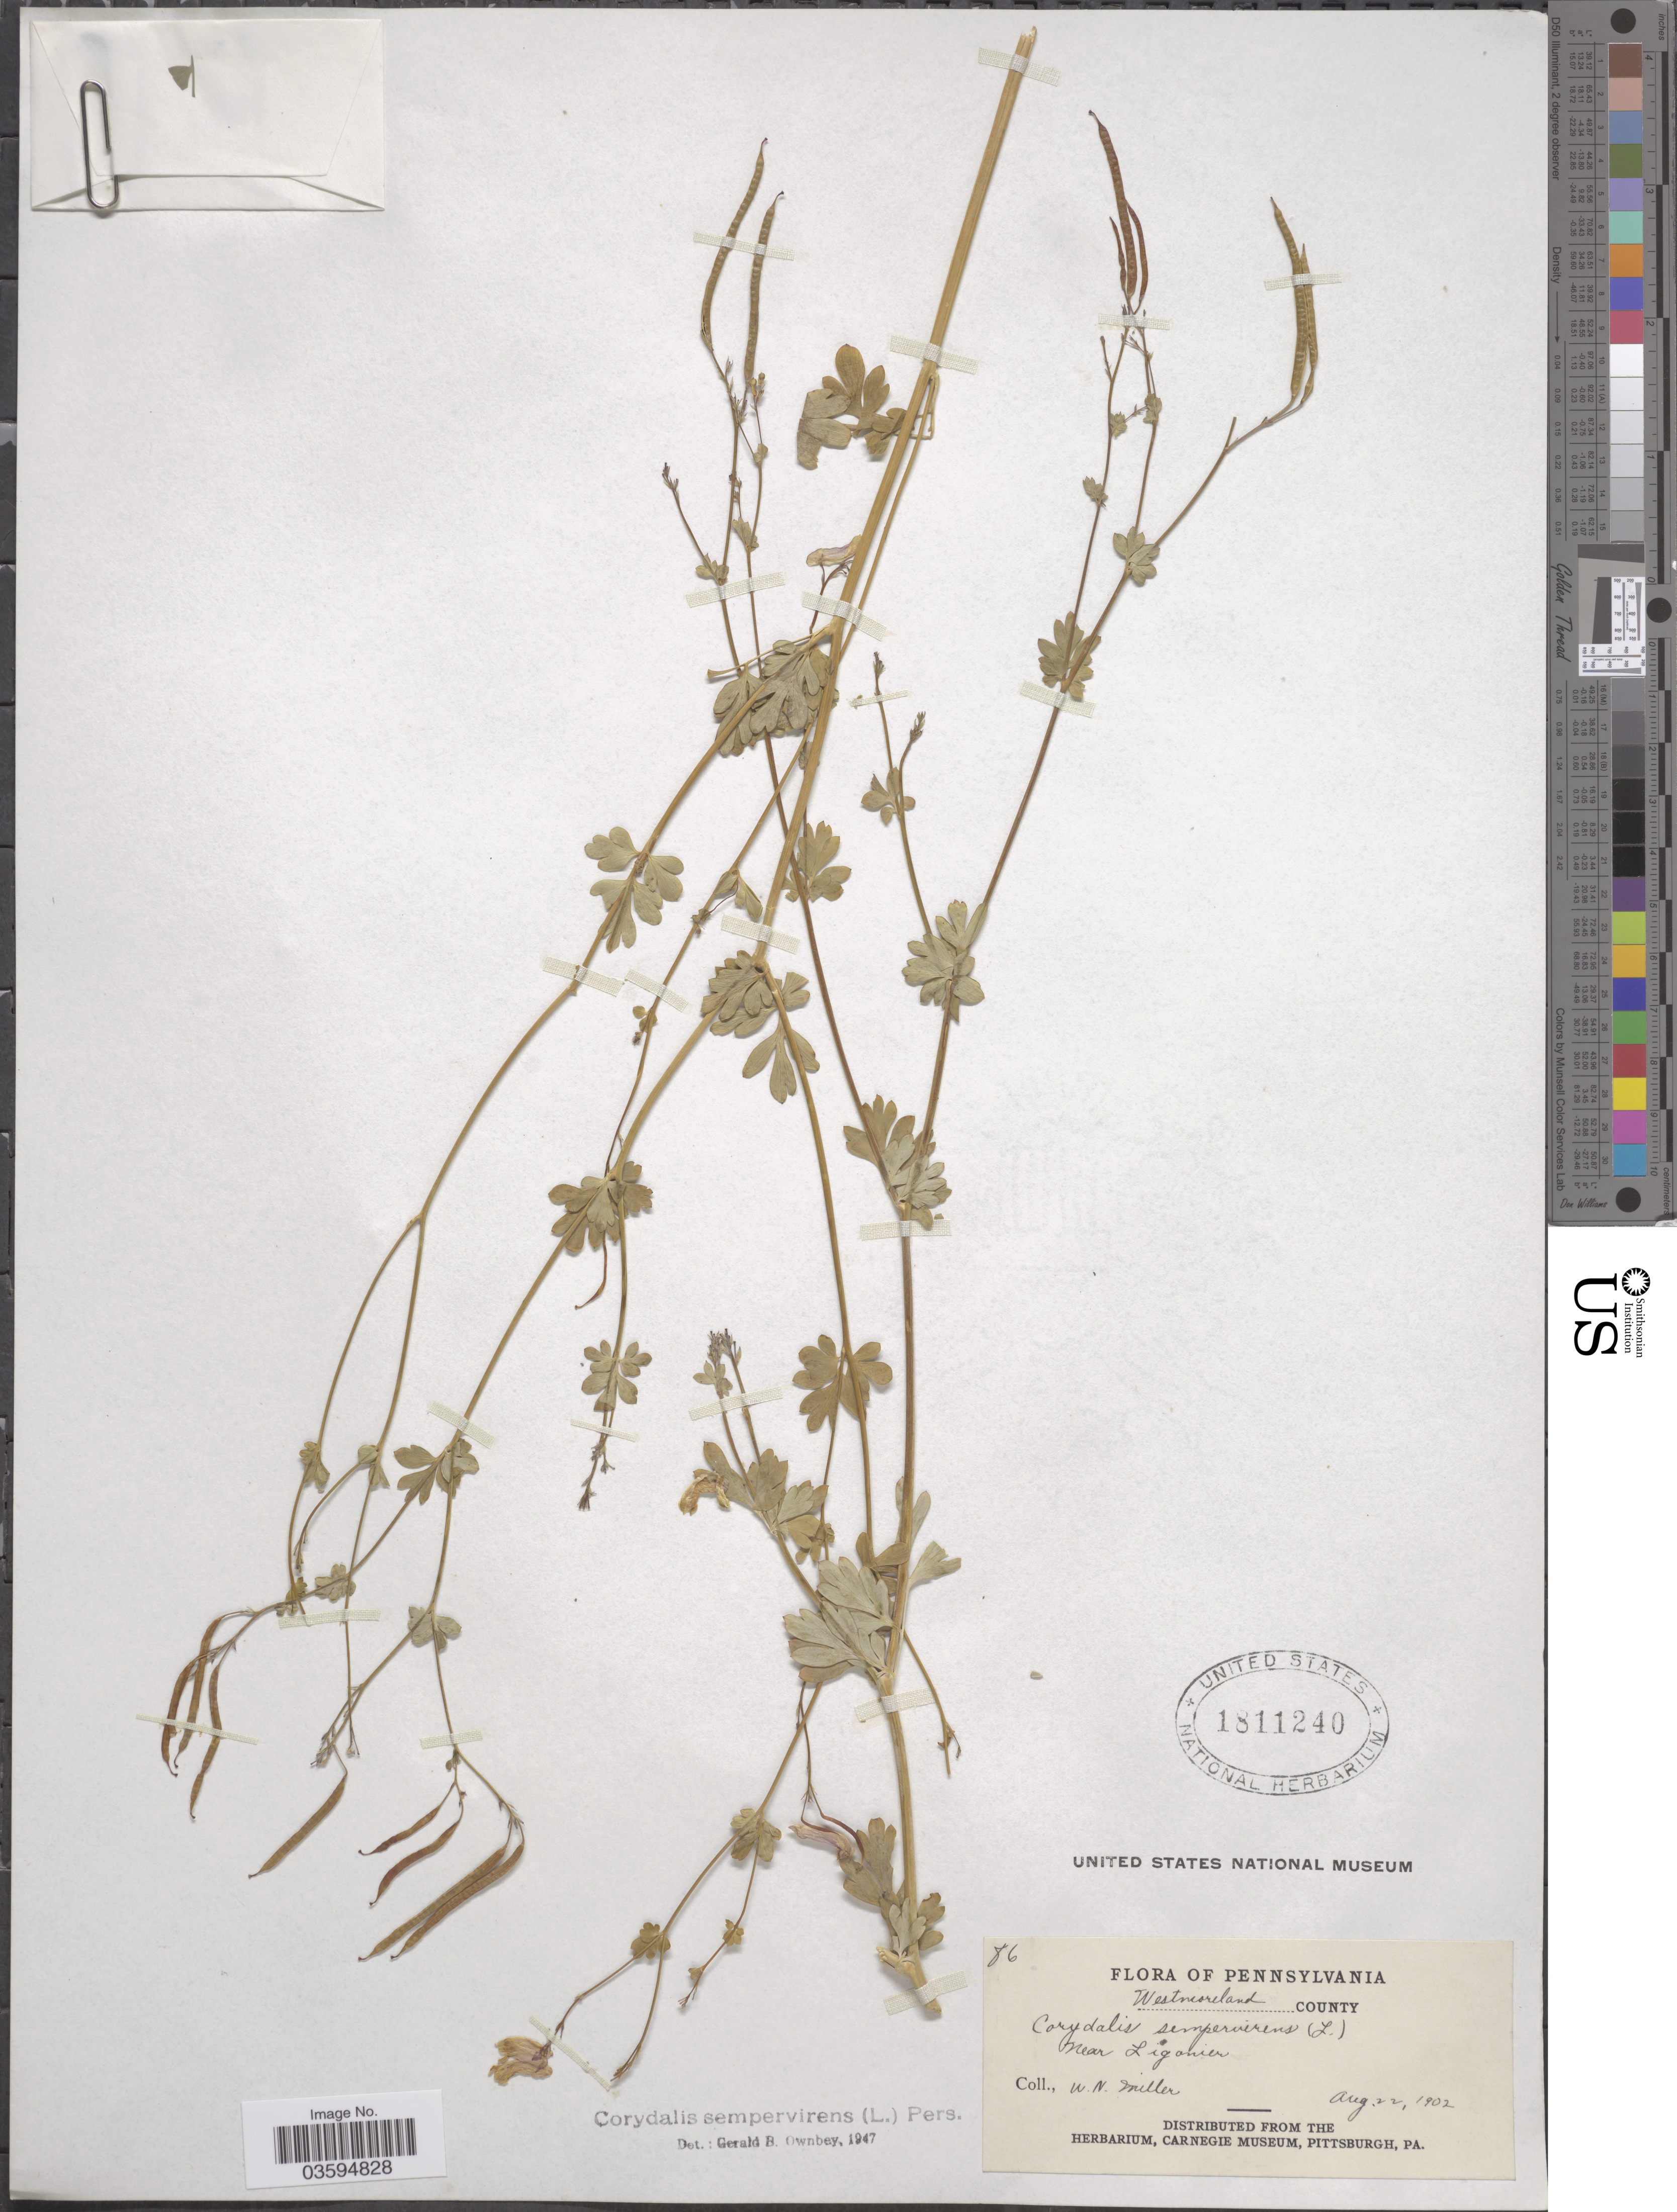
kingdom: Plantae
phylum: Tracheophyta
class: Magnoliopsida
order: Ranunculales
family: Papaveraceae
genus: Capnoides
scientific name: Capnoides sempervirens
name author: (L.) Borkh.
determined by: Strong, M. T., (US), Smithsonian Institution - National Museum of Natural History (UNITED STATES)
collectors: W. Miller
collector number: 86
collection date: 1902-08-22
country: United States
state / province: Pennsylvania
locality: Westmoreland County. Near Ligonier.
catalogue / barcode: US 1811240